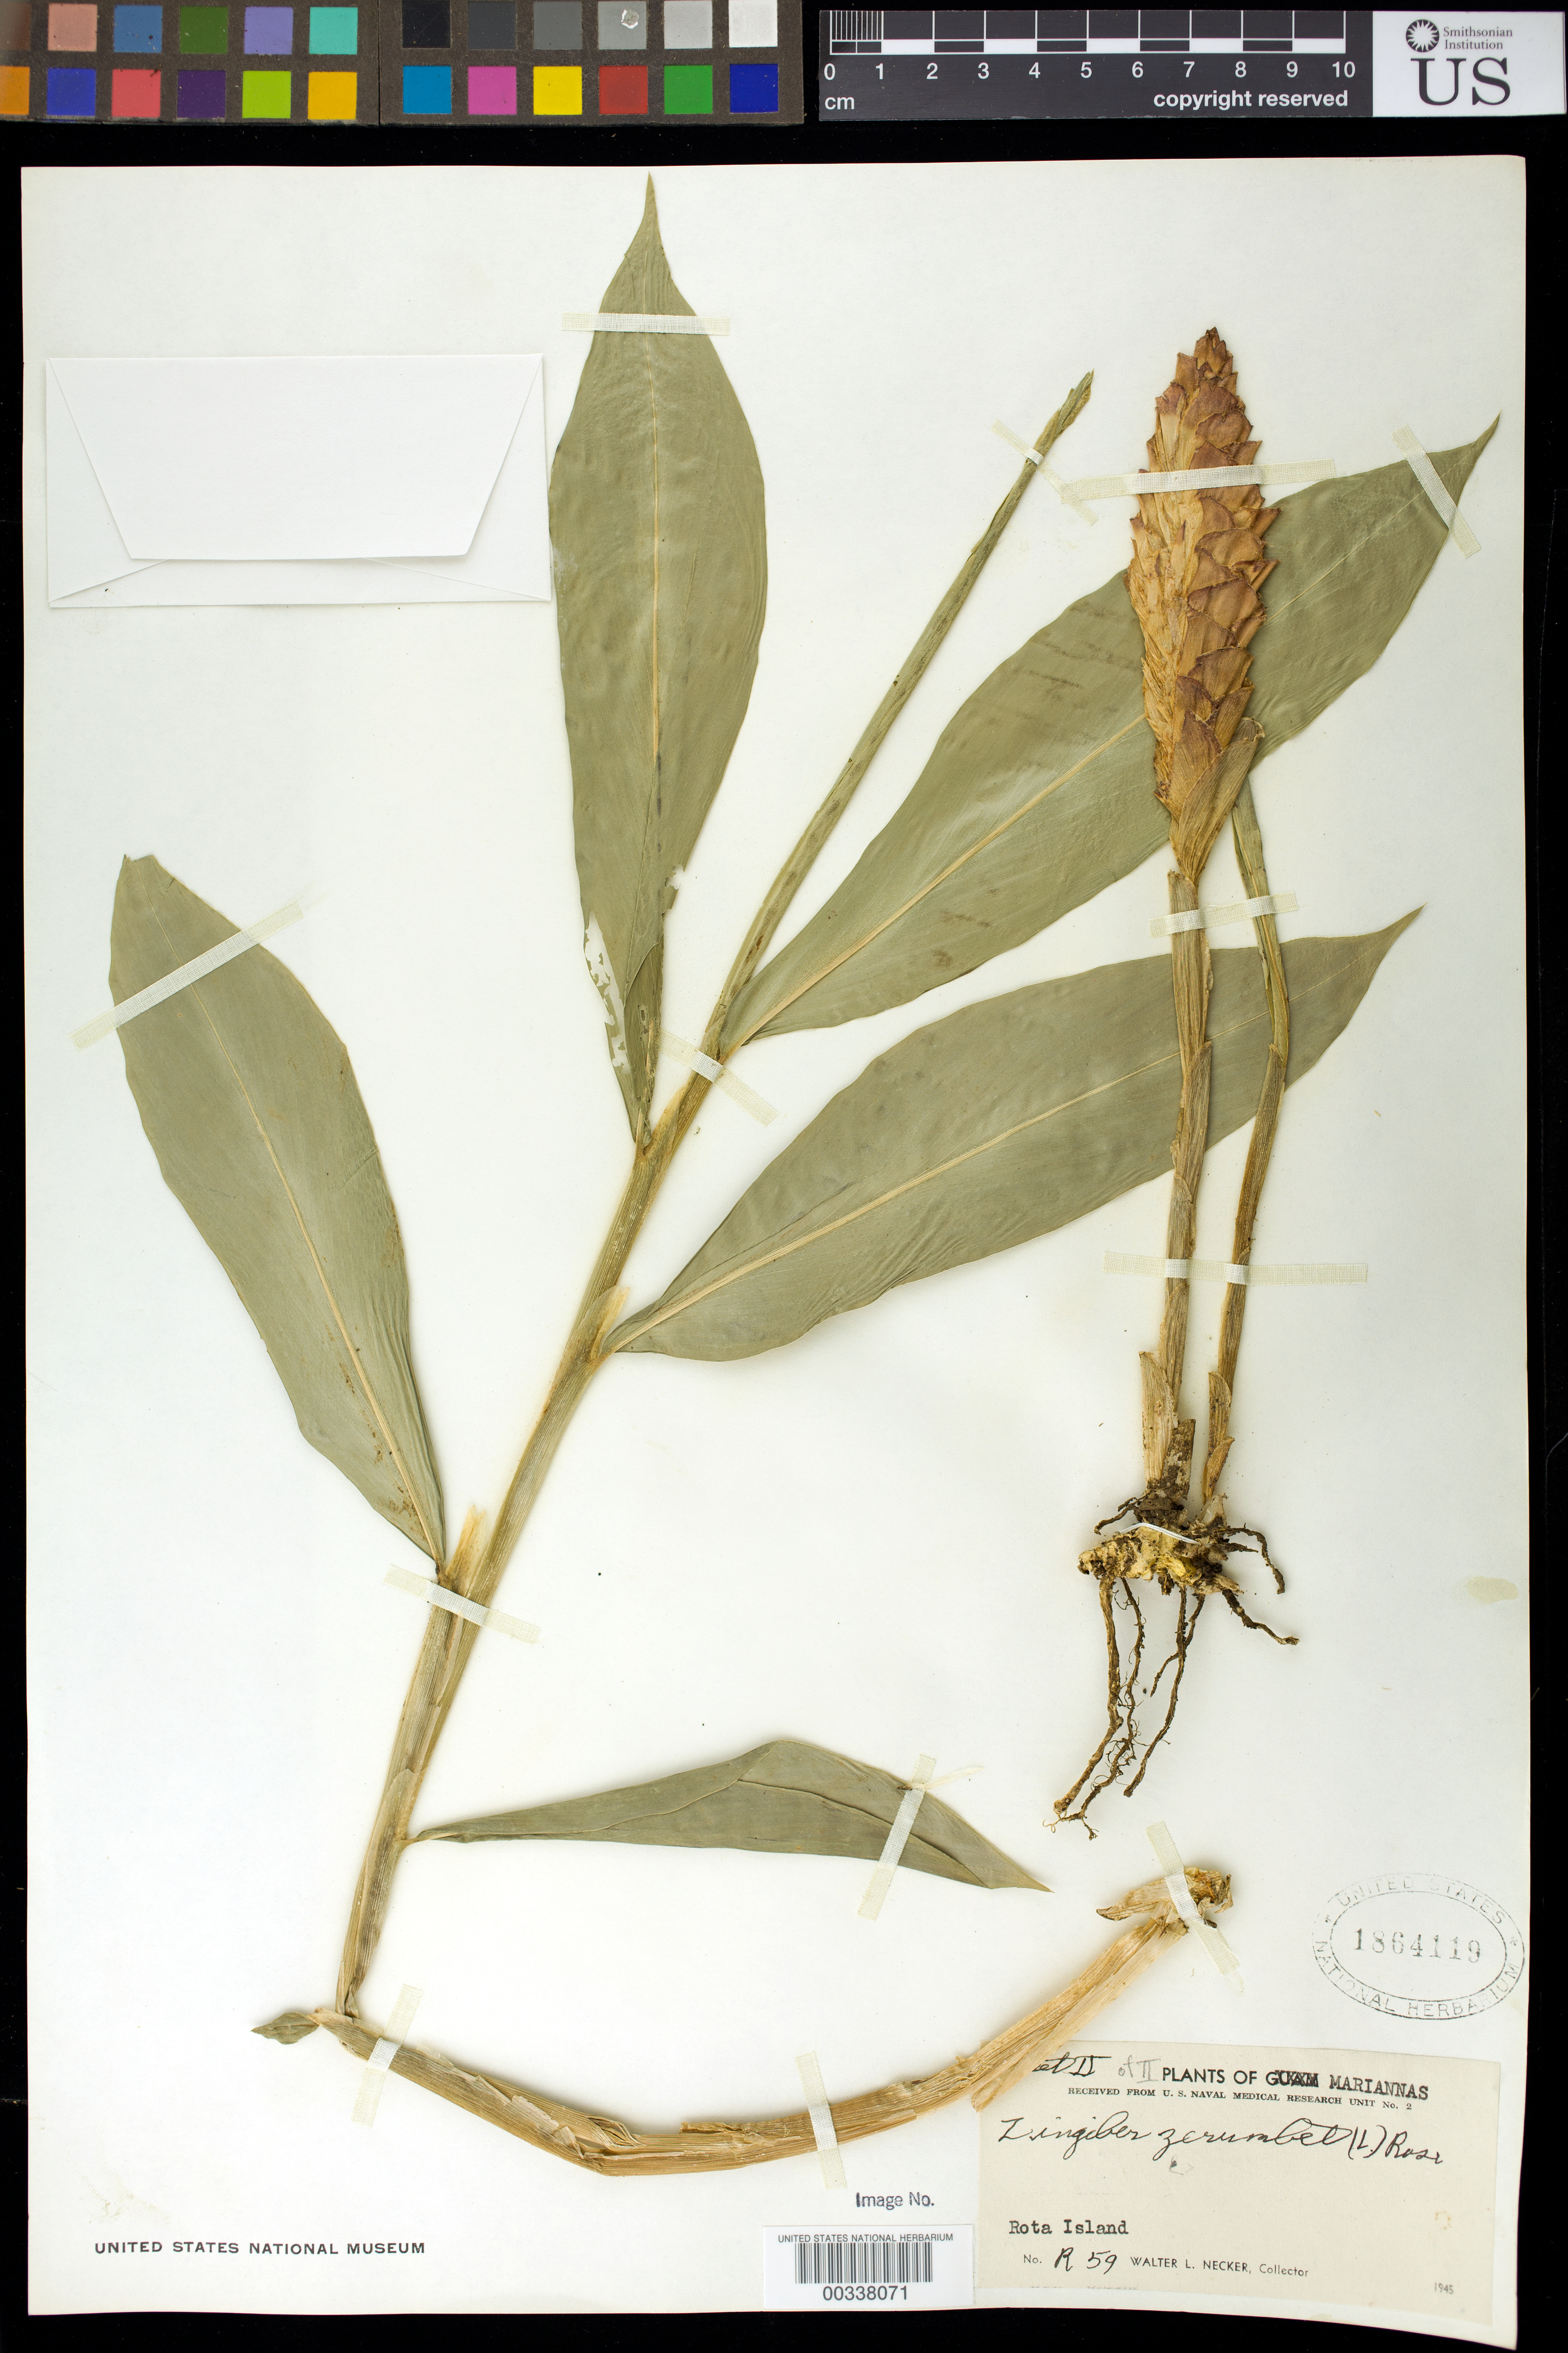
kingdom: Plantae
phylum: Tracheophyta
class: Liliopsida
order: Zingiberales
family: Zingiberaceae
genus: Zingiber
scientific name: Zingiber zerumbet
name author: (L.) Sm.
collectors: W. L. Necker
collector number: R 59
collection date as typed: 1945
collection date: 1945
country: Northern Mariana Islands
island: Rota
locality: Plants of mariannas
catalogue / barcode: US 1864119